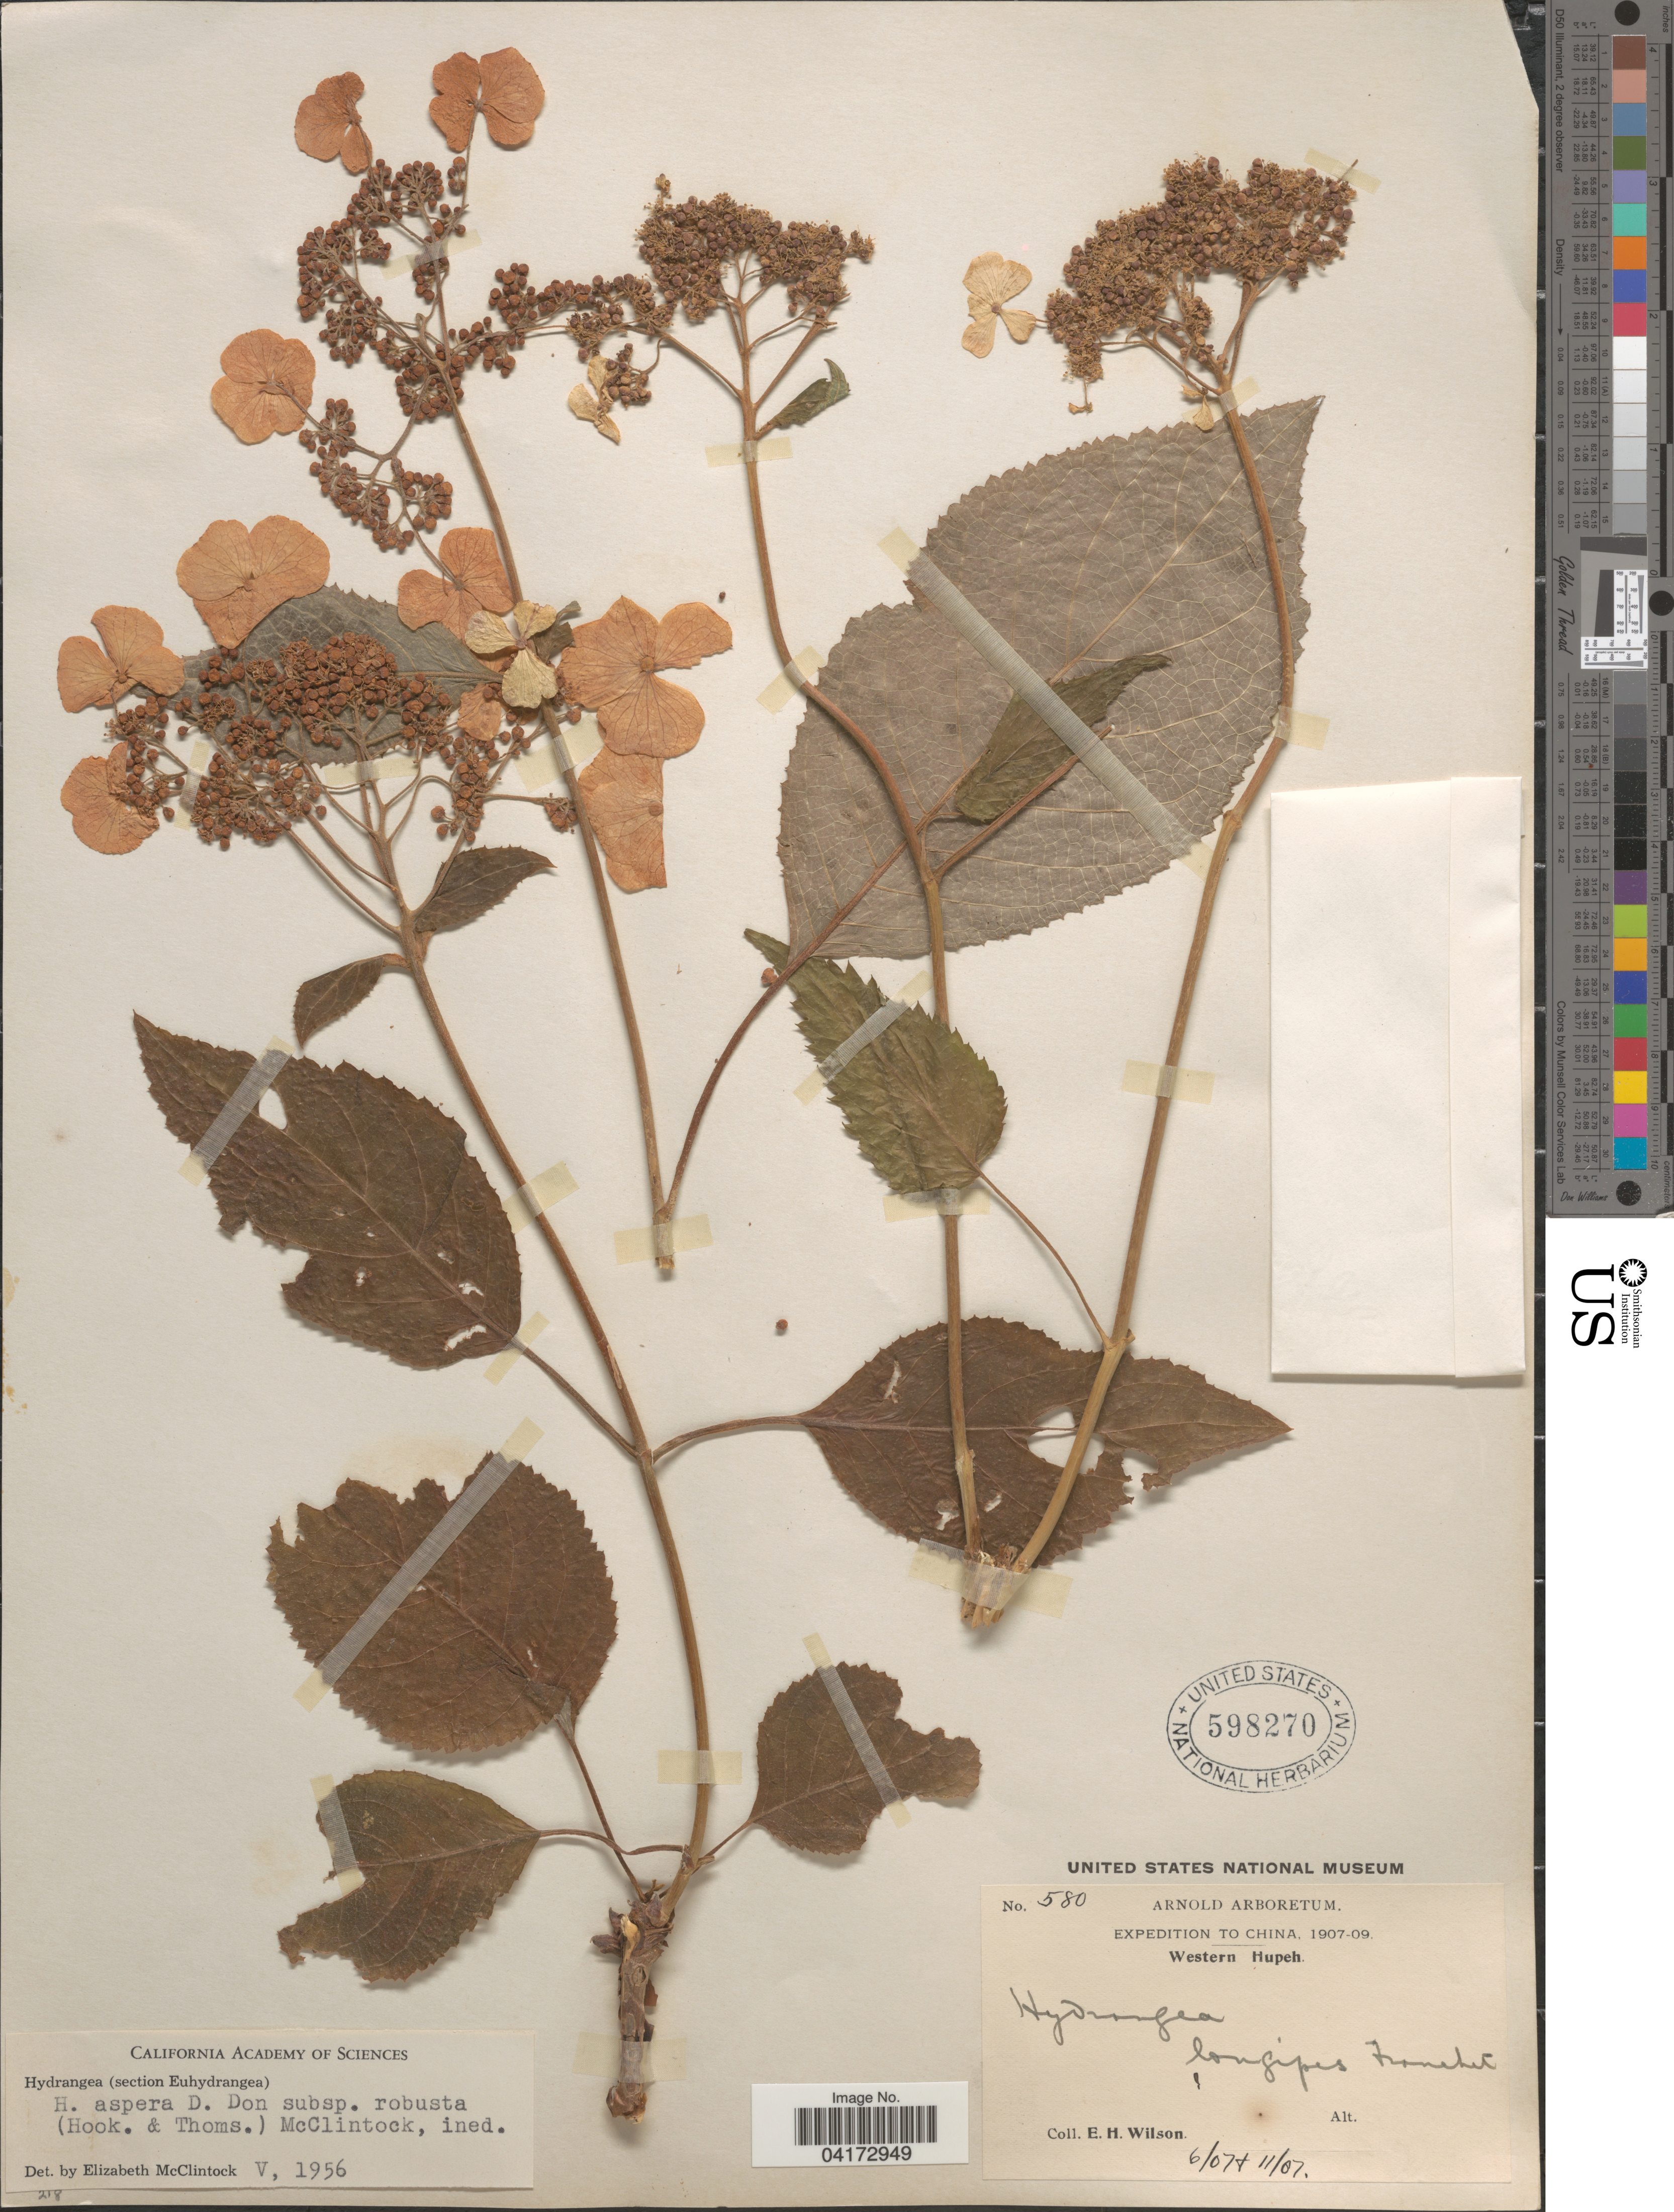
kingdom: Plantae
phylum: Tracheophyta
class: Magnoliopsida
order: Cornales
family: Hydrangeaceae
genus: Hydrangea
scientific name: Hydrangea aspera subsp. robusta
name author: (Hook. f. & Thomson) E. M. McClint.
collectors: E. Wilson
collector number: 580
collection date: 1907-06/1907-11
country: China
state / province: Hubei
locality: Expedition to China, 1907-09. Western Hupeh.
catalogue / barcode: US 598270